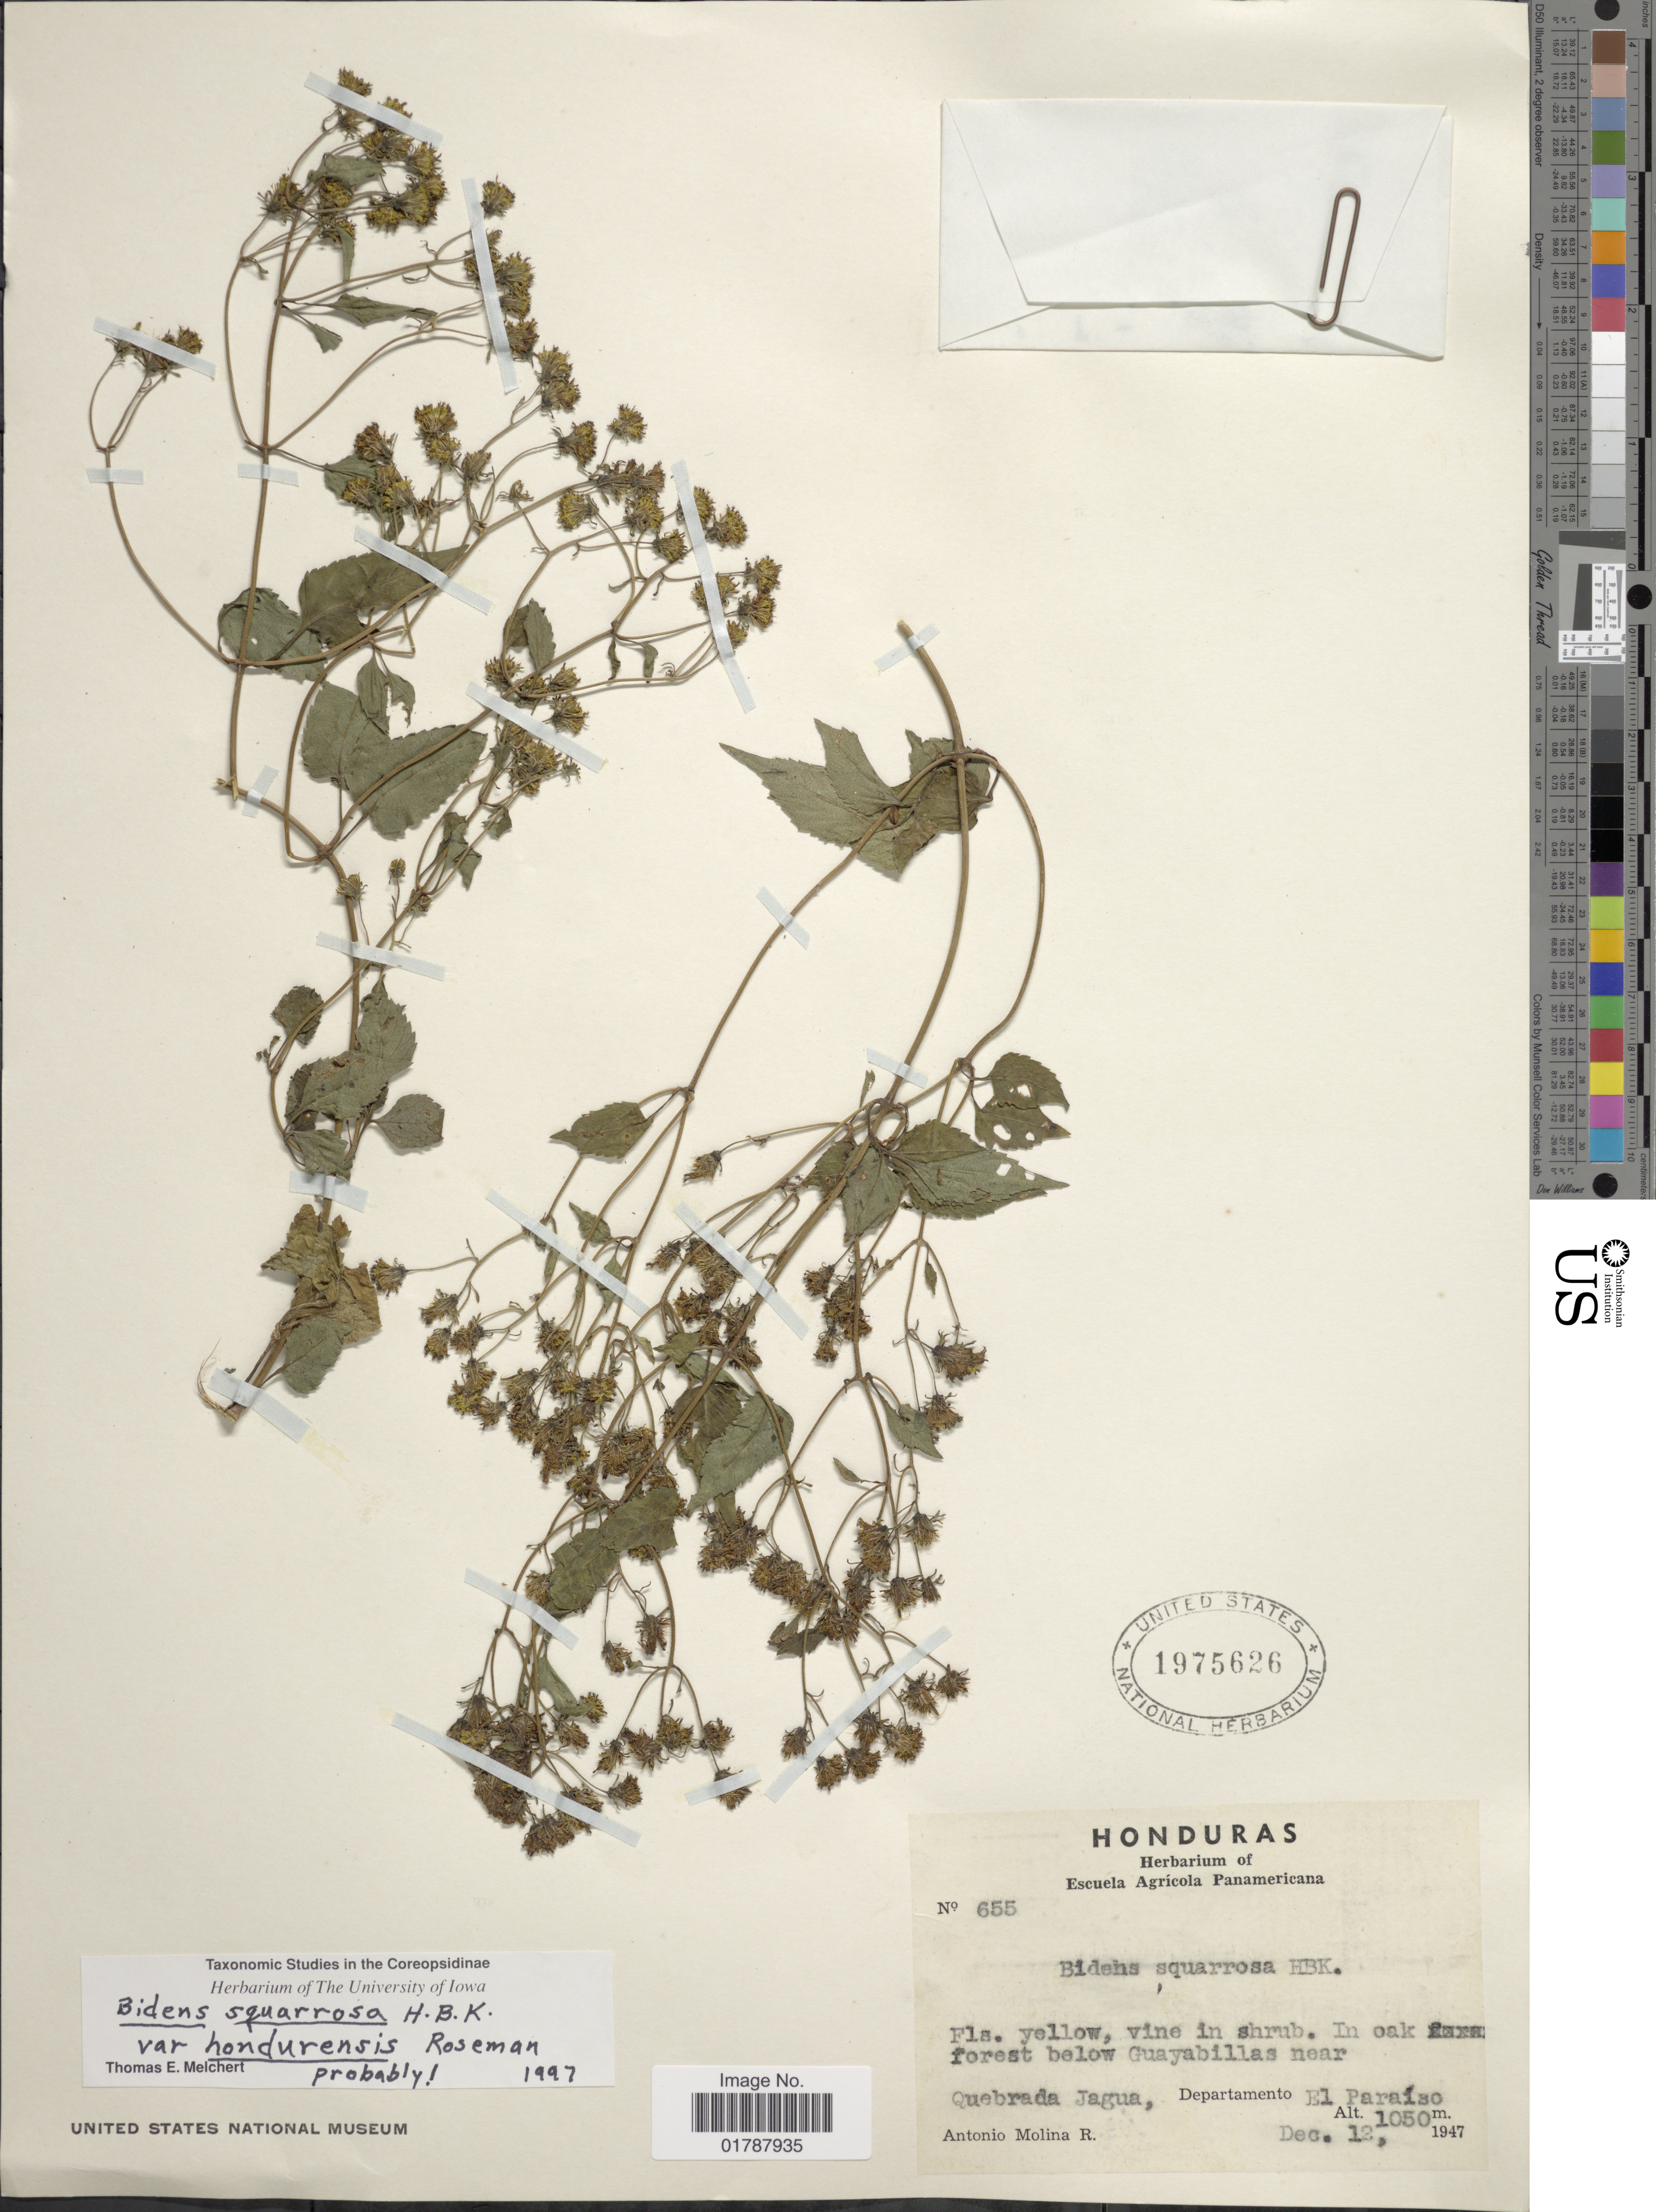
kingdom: Plantae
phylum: Tracheophyta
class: Magnoliopsida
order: Asterales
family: Asteraceae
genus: Bidens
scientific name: Bidens squarrosa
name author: Kunth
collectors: A. Molina R.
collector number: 655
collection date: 1947-12-12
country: Honduras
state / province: El Paraíso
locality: In oak forest below Guayabillas near Quebrada Jagua, Departamento El Paraiso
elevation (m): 1050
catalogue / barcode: US 1975626